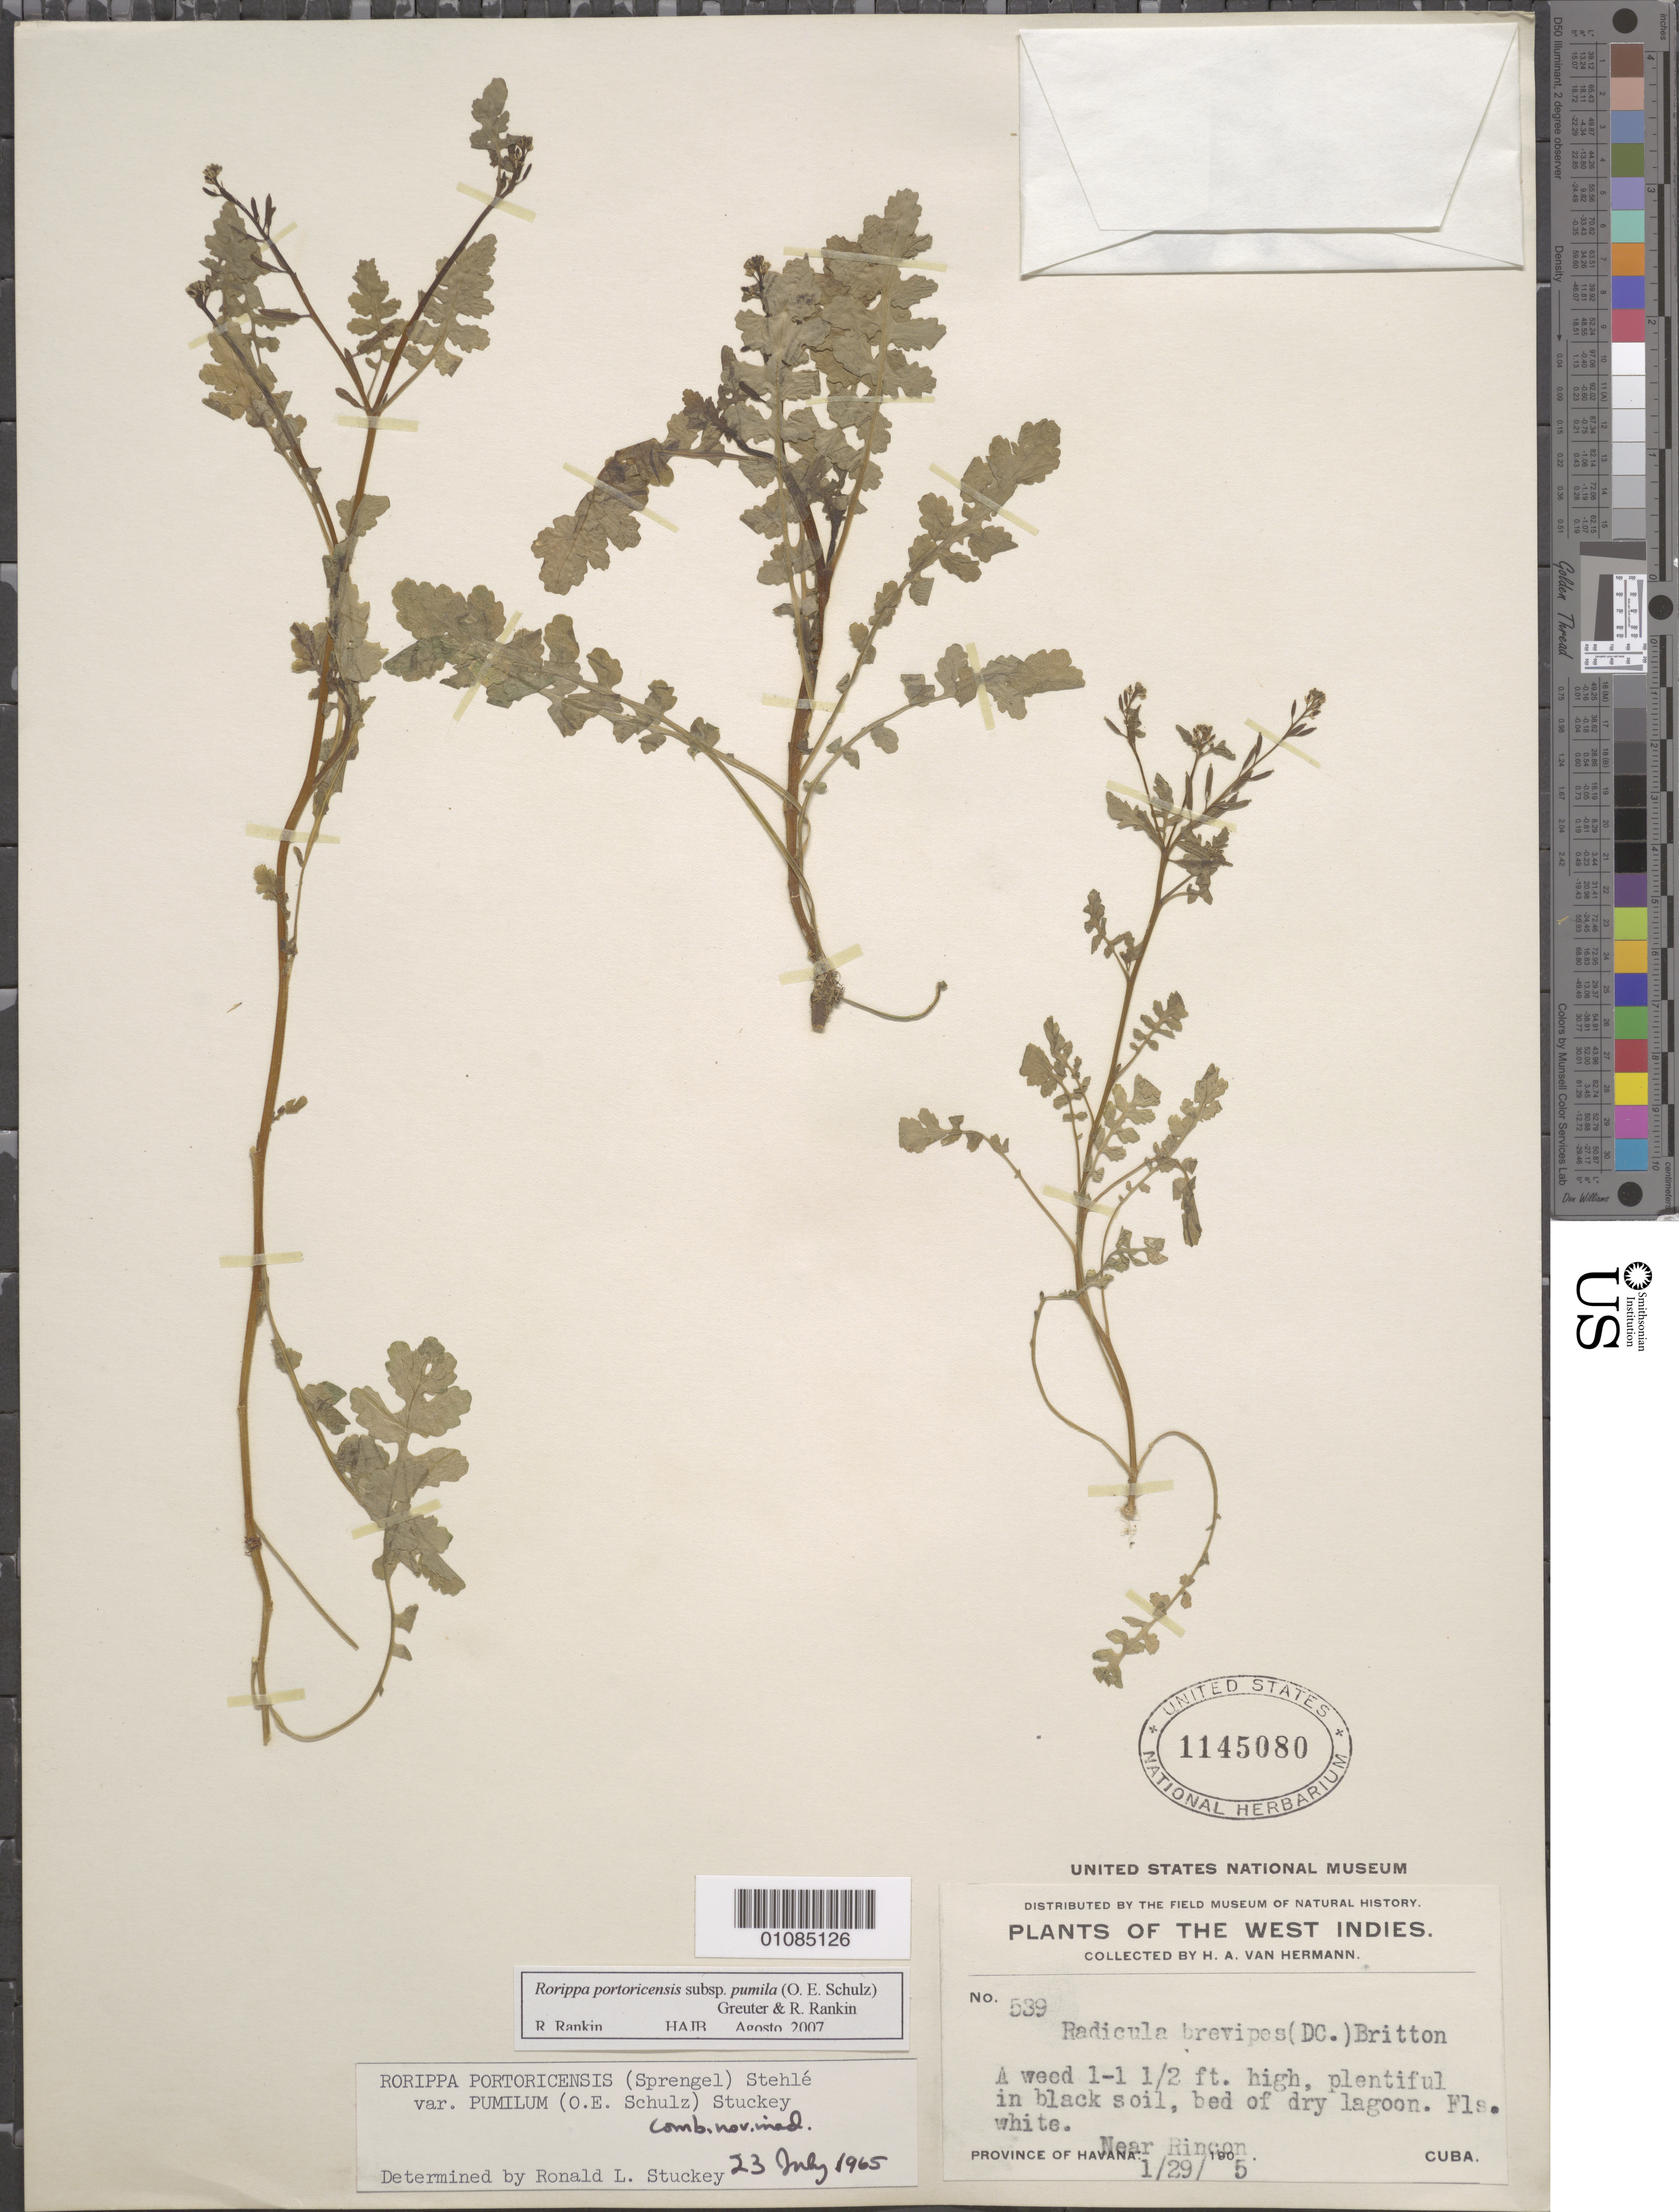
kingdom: Plantae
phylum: Tracheophyta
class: Magnoliopsida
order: Brassicales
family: Brassicaceae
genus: Rorippa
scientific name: Rorippa portoricensis var. pumilum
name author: (O.E. Schulz) Stuckey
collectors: H. A. Van Hermann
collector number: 539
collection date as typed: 29 Jan 1905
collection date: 1905-01-29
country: Cuba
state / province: La Habana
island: Cuba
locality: Near Rincon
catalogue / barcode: US 1145080